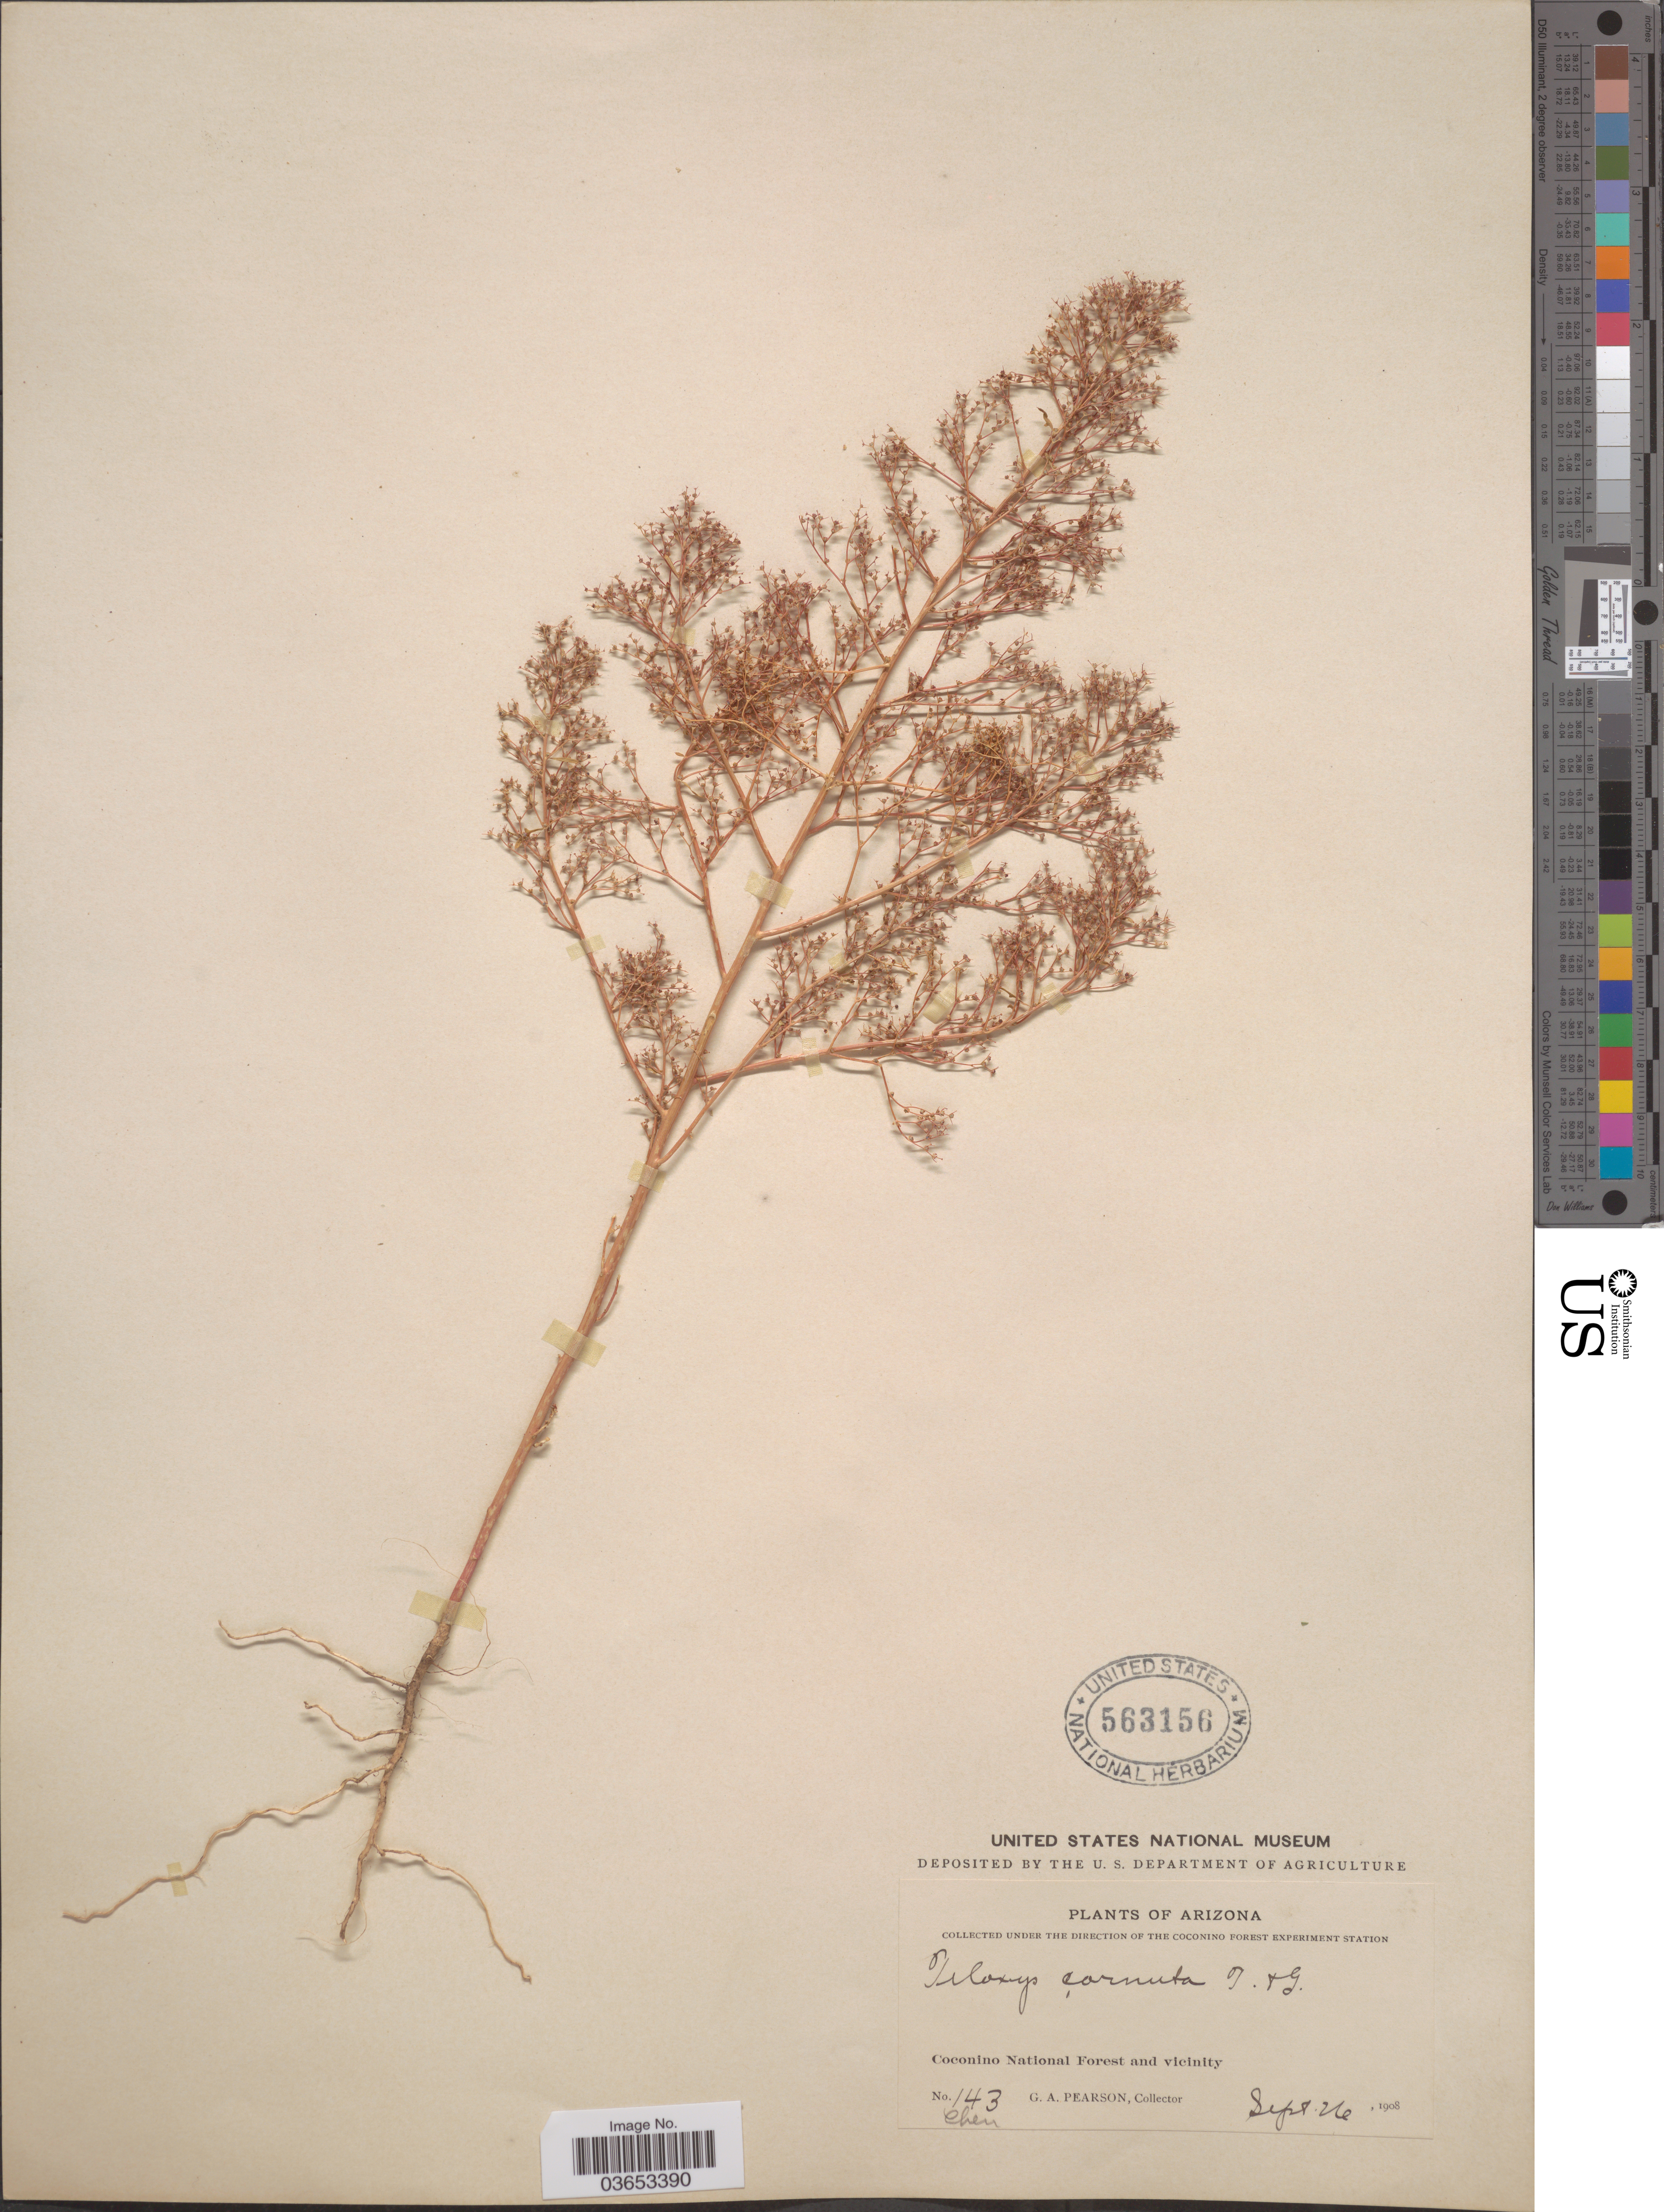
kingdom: Plantae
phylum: Tracheophyta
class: Magnoliopsida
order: Caryophyllales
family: Amaranthaceae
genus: Chenopodium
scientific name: Chenopodium incisum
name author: Poir.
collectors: G. Pearson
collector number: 143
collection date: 1908-09-26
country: United States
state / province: Arizona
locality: Coconino National Forest and vicinity.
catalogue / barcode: US 563156